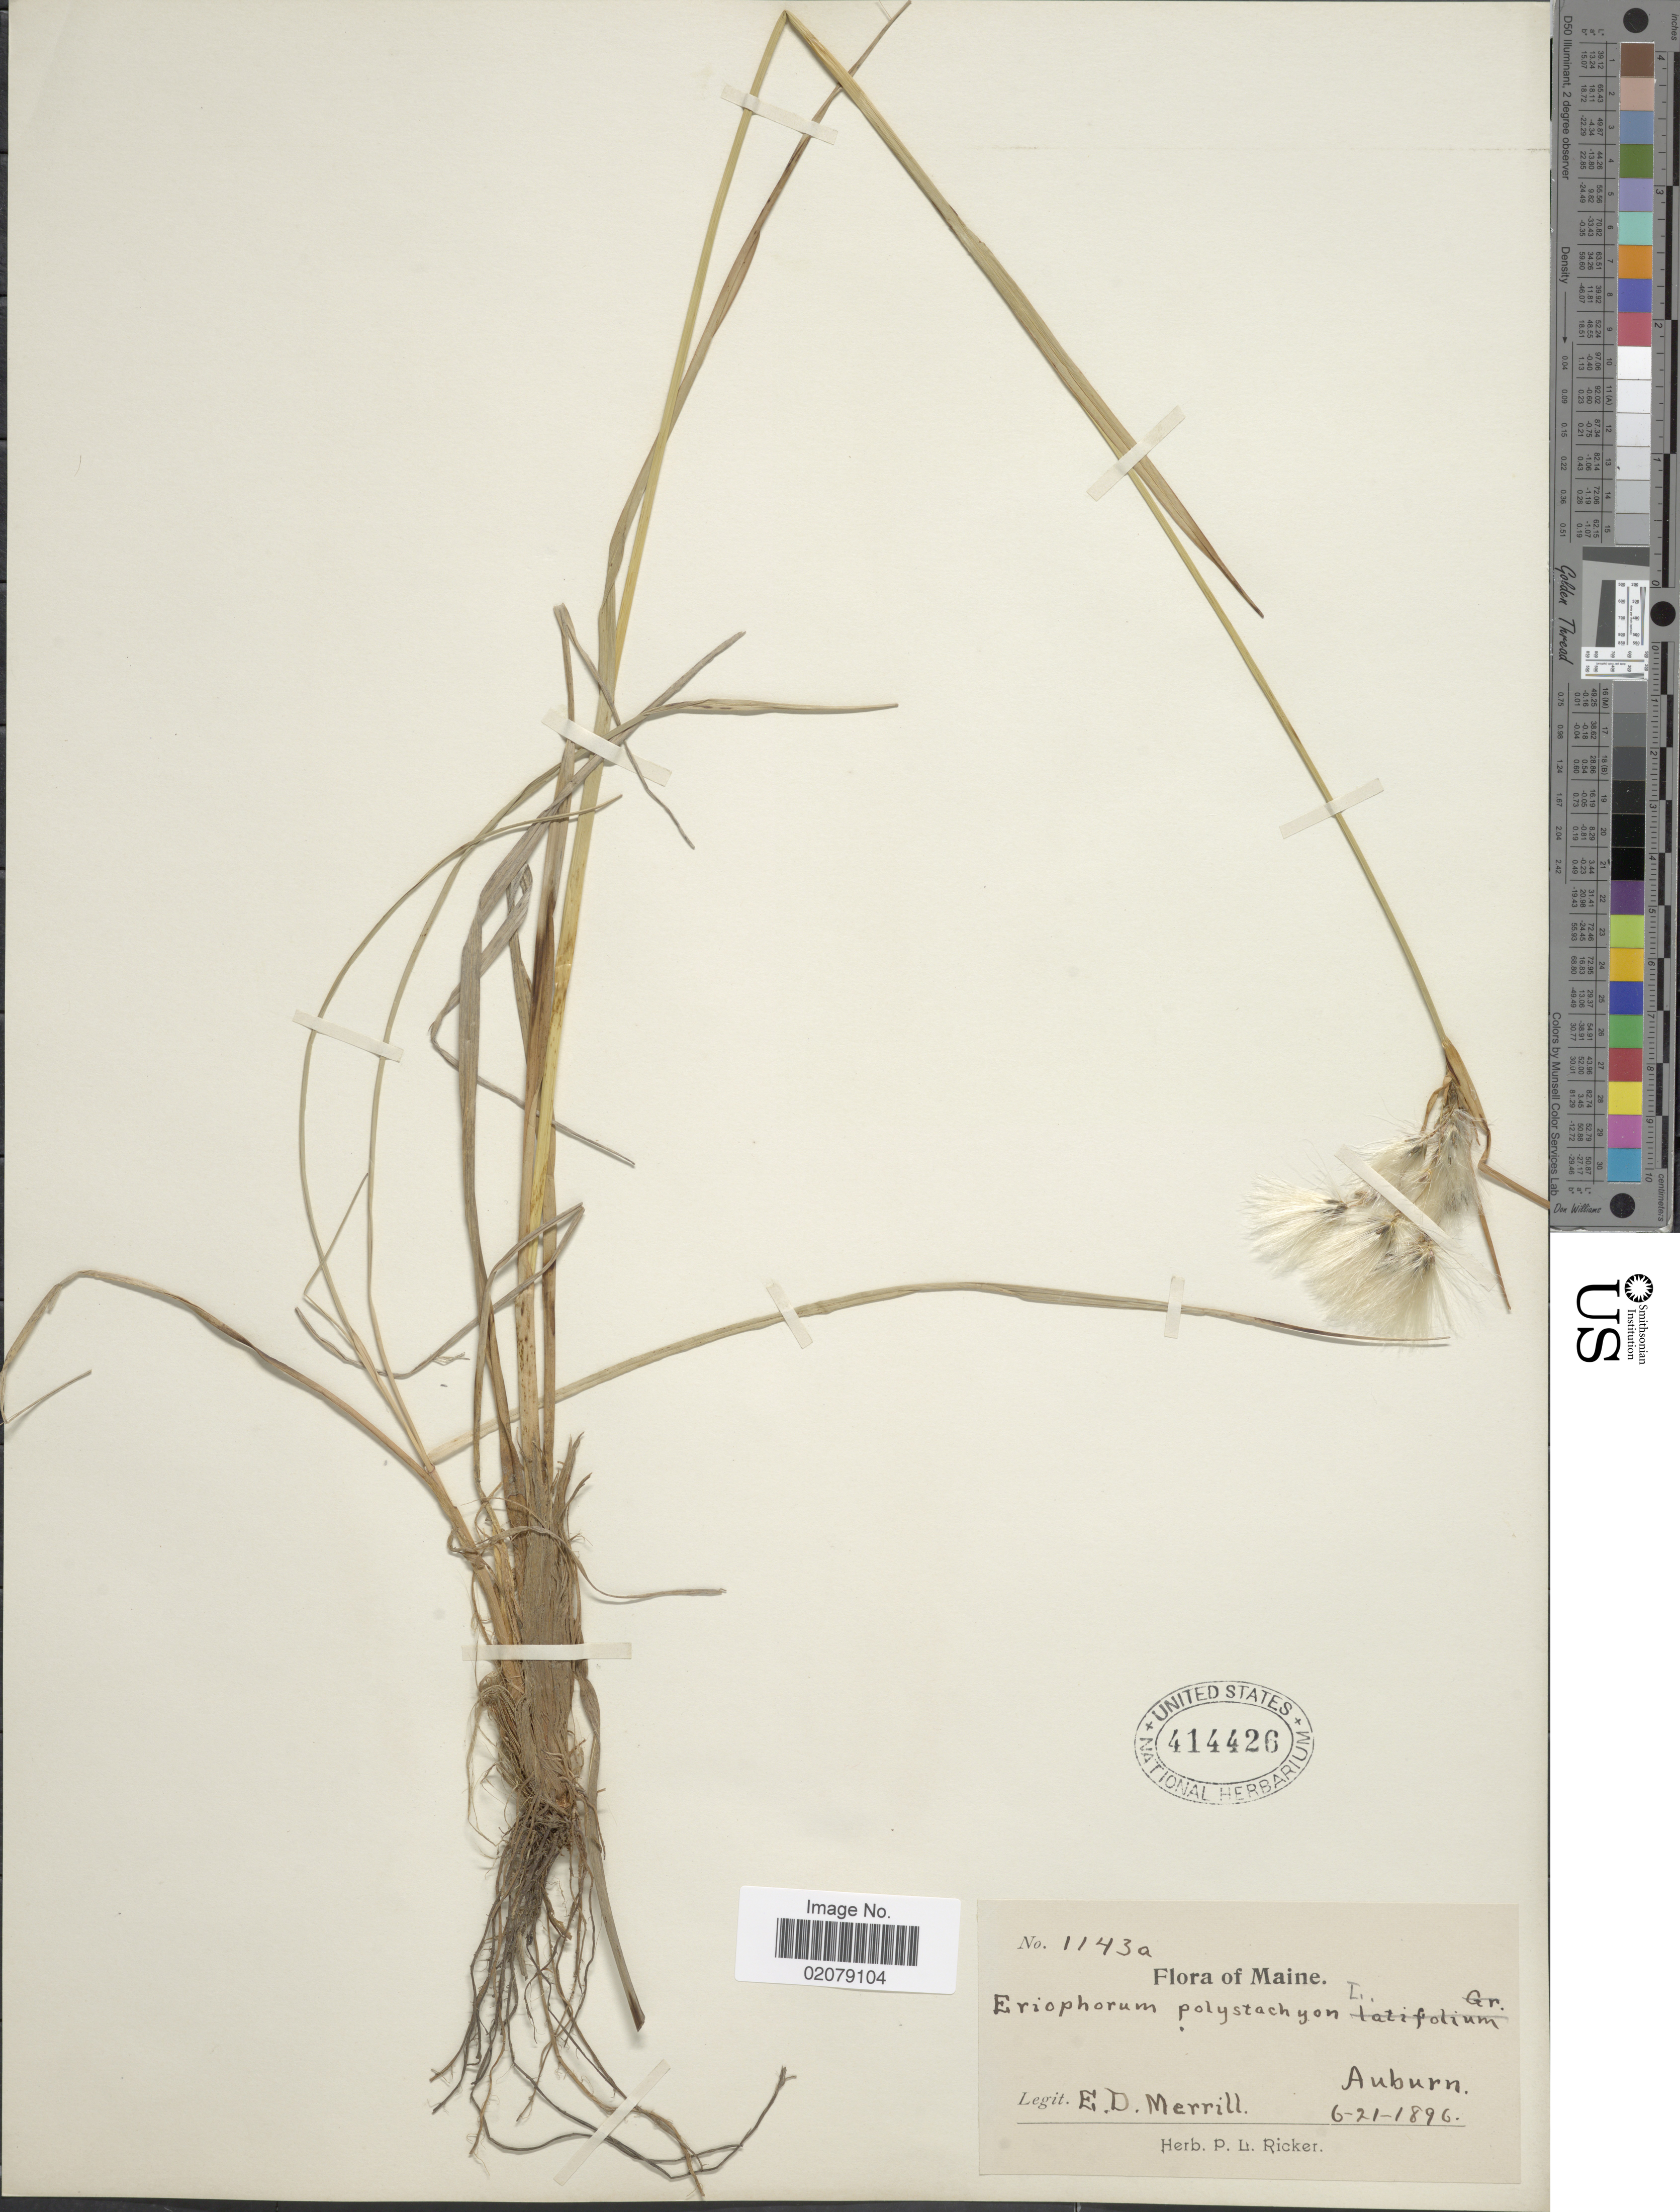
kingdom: Plantae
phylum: Tracheophyta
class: Liliopsida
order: Poales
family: Cyperaceae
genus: Eriophorum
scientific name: Eriophorum viridicarinatum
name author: (Englem.) Fernald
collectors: E. D. Merrill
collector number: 1143a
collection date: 1896-06-21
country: United States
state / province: Maine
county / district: Androscoggin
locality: Auburn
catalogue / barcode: US 414426